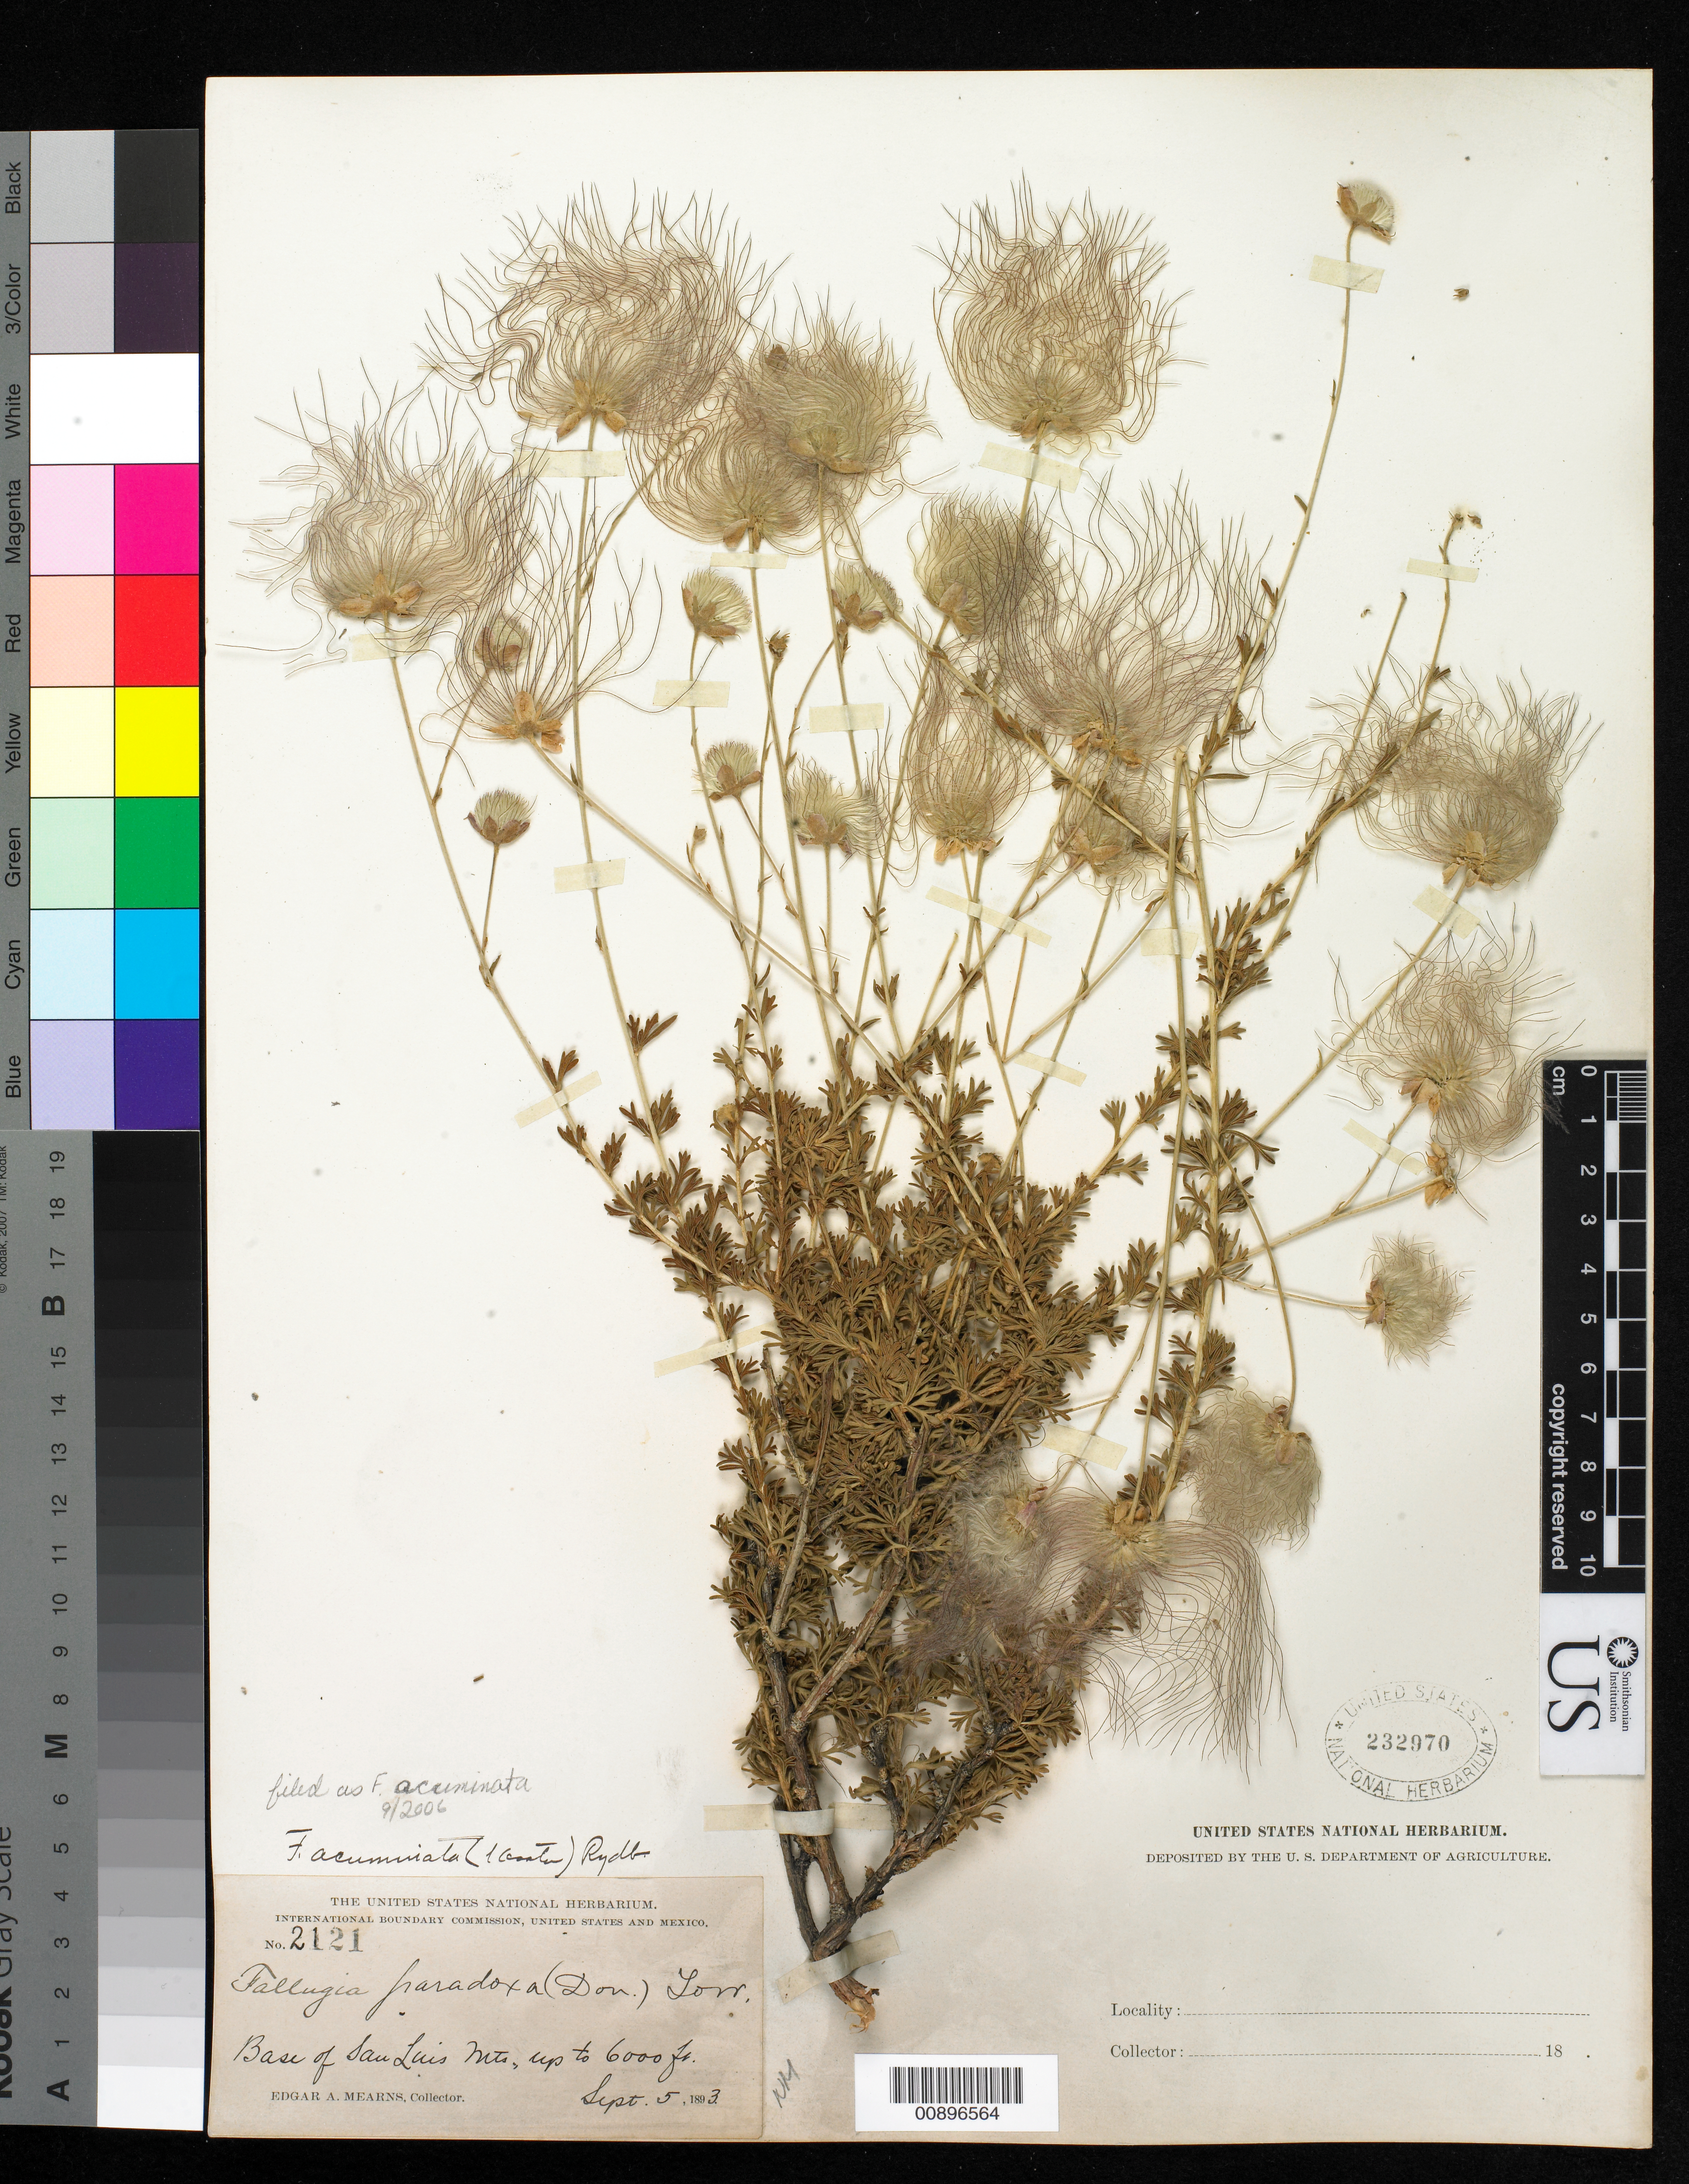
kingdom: Plantae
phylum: Tracheophyta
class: Magnoliopsida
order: Rosales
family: Rosaceae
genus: Fallugia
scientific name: Fallugia acuminata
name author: (Wooton) Rydb.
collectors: E. A. Mearns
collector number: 2121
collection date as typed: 05 Sep 1893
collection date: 1893-09-05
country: United States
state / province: New Mexico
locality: Base of San Luis Mts.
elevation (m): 1829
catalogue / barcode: US 232970